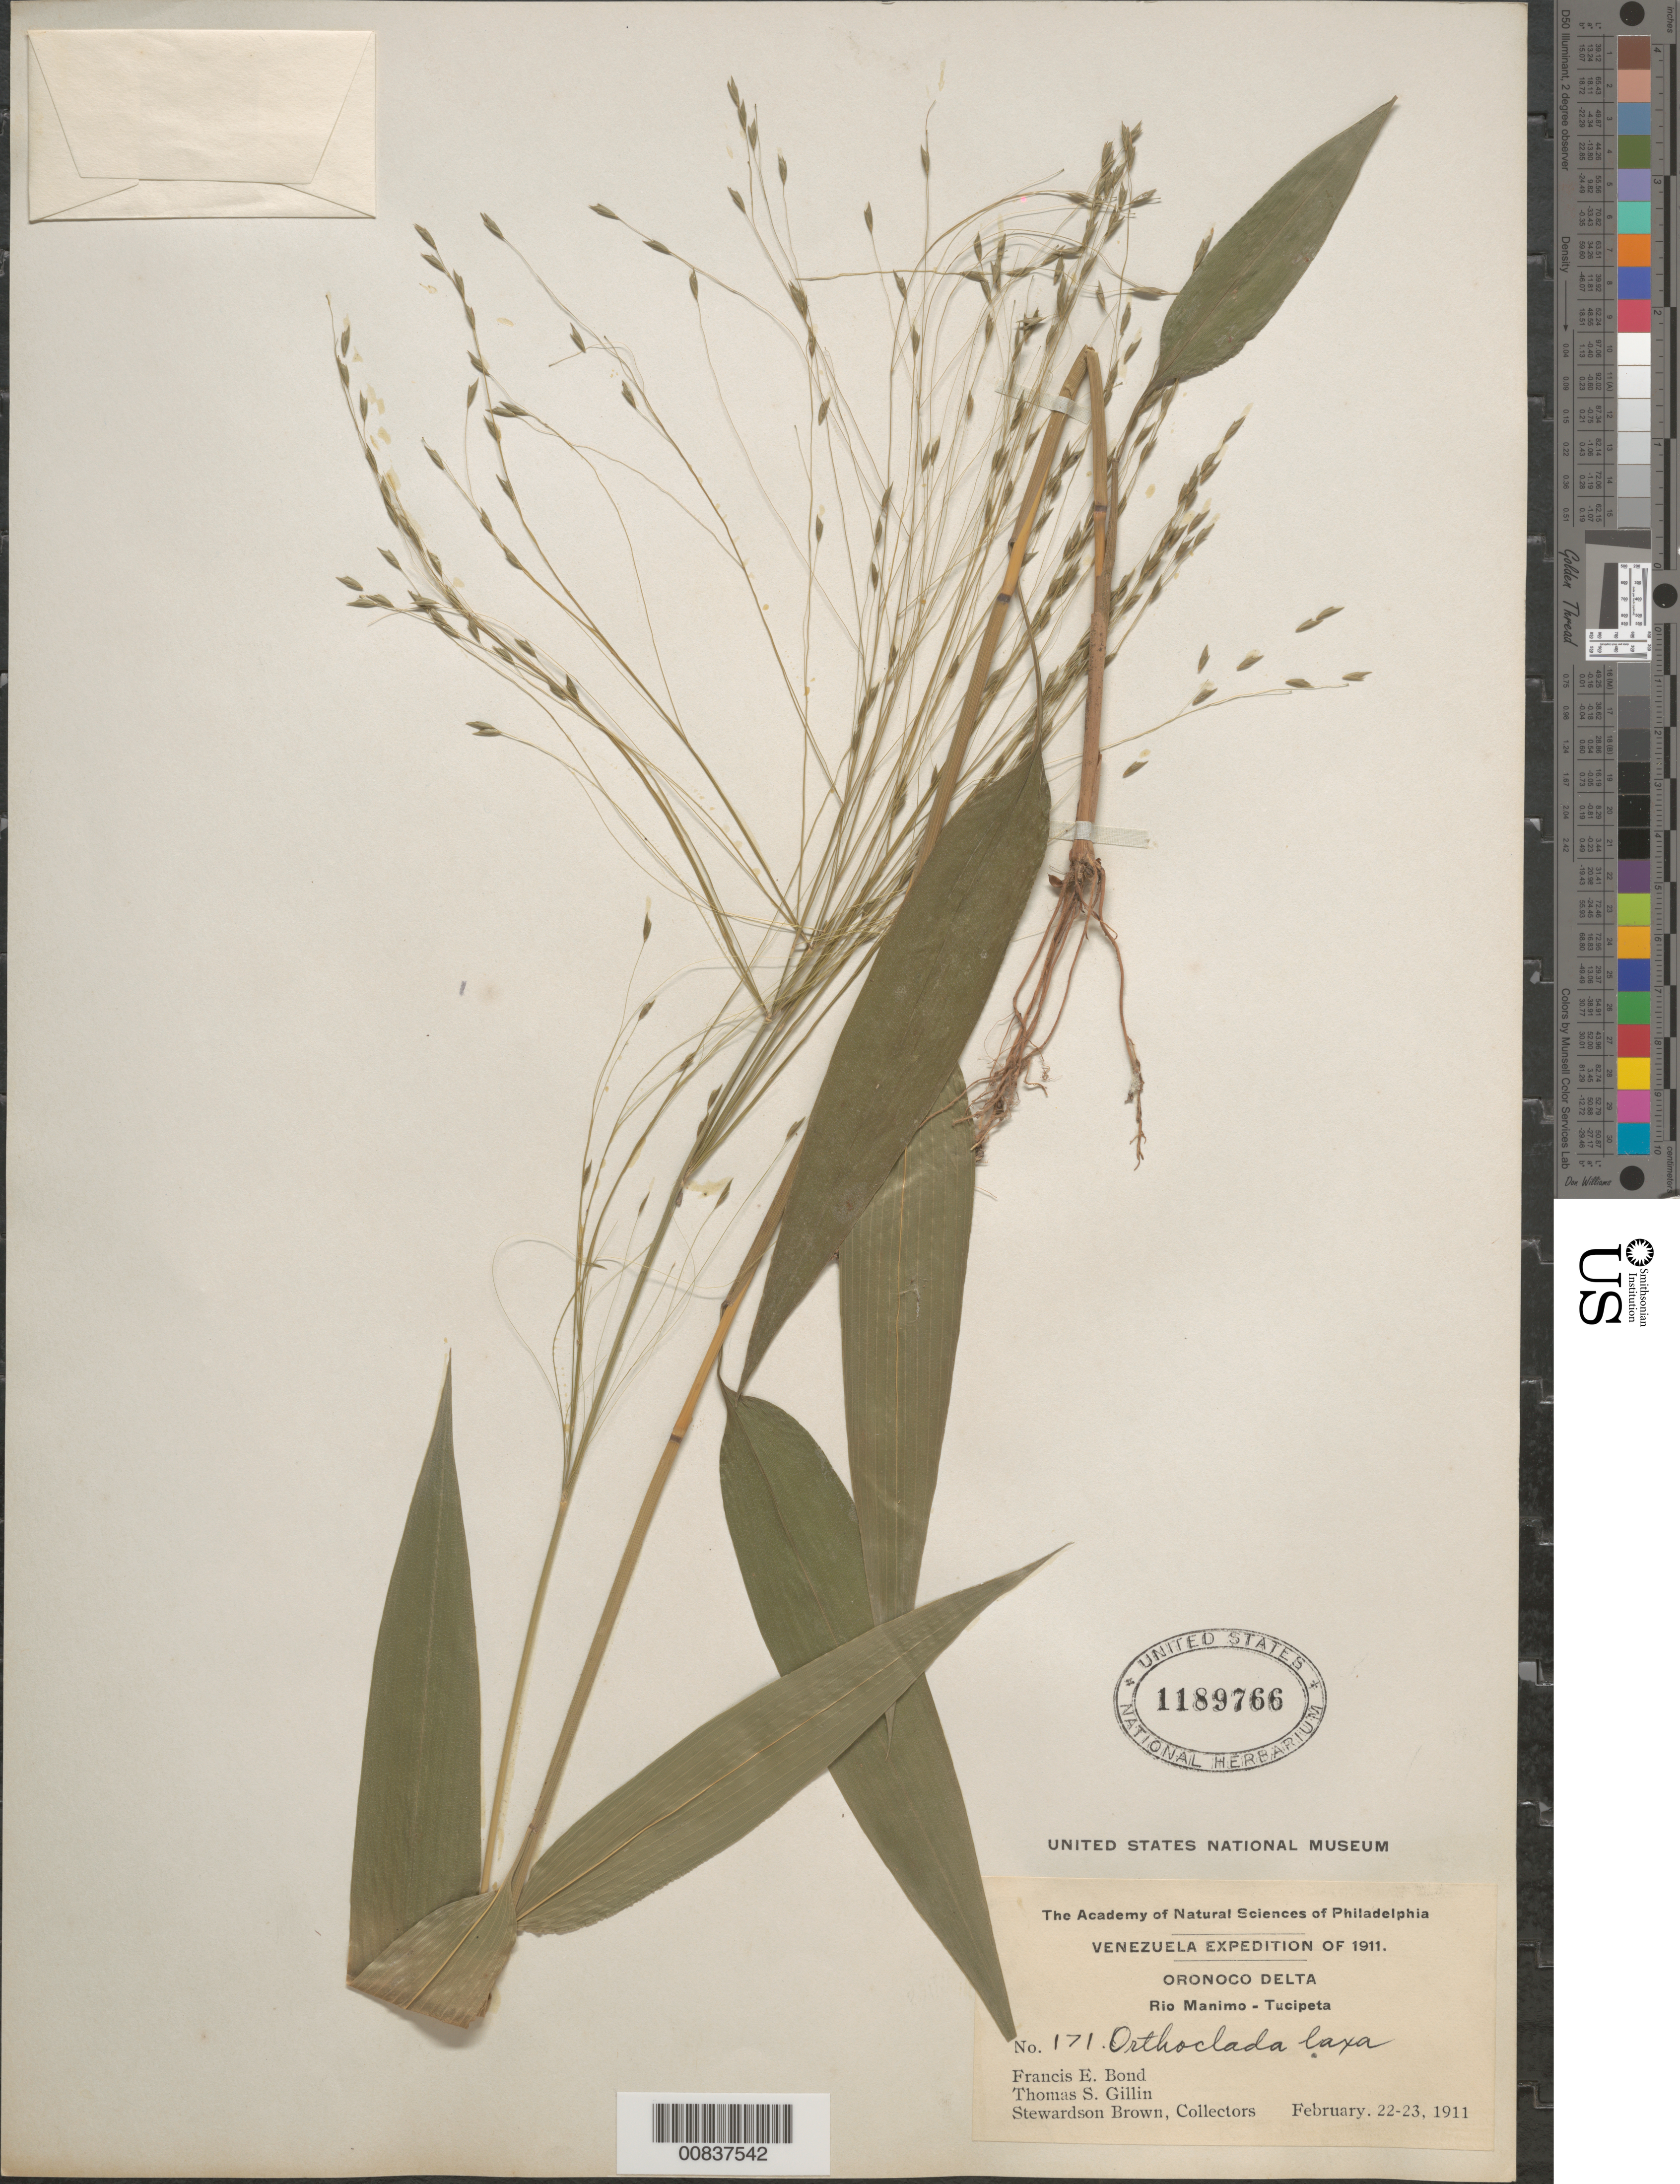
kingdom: Plantae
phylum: Tracheophyta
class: Liliopsida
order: Poales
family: Poaceae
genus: Orthoclada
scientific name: Orthoclada laxa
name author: P. Beauv.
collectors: F. Bond, T. Gillin & S. Brown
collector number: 171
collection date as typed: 22-23 February 1911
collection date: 1911-02-22/1911-02-23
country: Venezuela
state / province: Delta Amacuro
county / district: Tucupita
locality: Orinoco Delta, Cano Manamo near Tucupita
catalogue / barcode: US 1189766